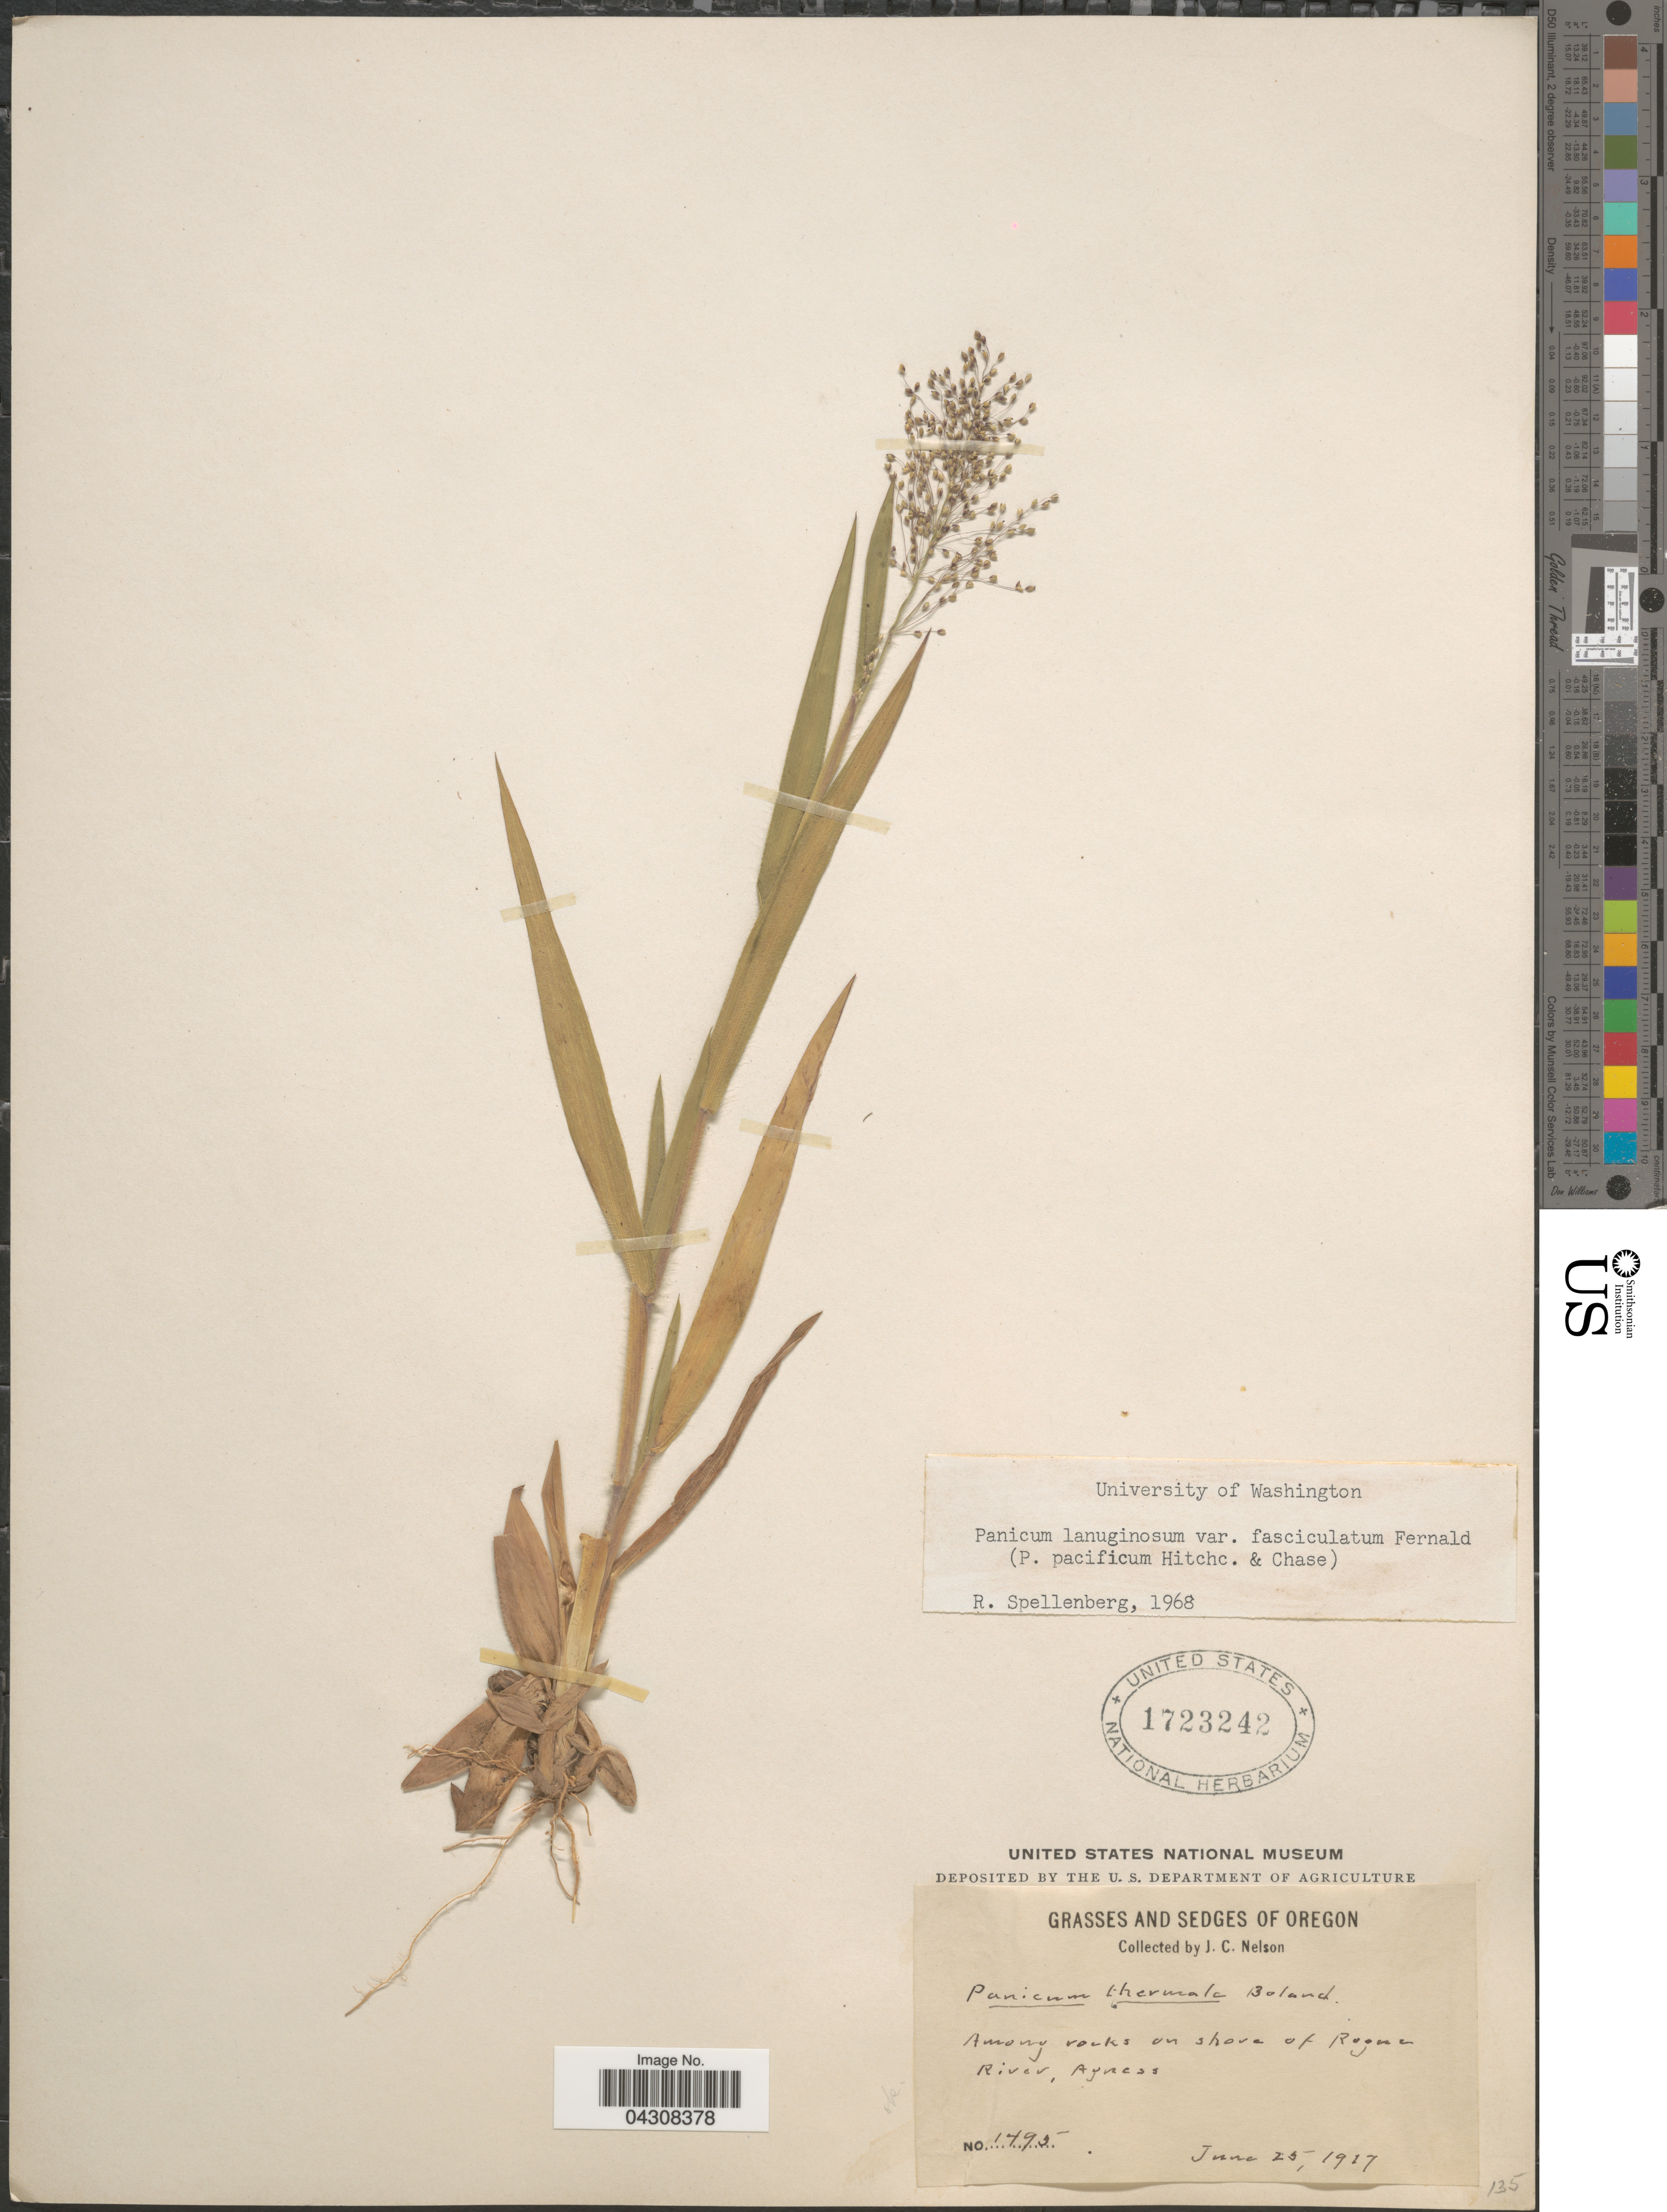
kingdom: Plantae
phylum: Tracheophyta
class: Liliopsida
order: Poales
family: Poaceae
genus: Dichanthelium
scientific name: Dichanthelium acuminatum var. acuminatum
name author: (Sw.) Gould & C.A. Clark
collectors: J. C. Nelson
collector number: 1495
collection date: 1917-06-25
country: United States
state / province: Oregon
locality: Grasses and Sedges of Oregon. Among rocks on shore of Rogue River, Agness.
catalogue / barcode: US 1723242